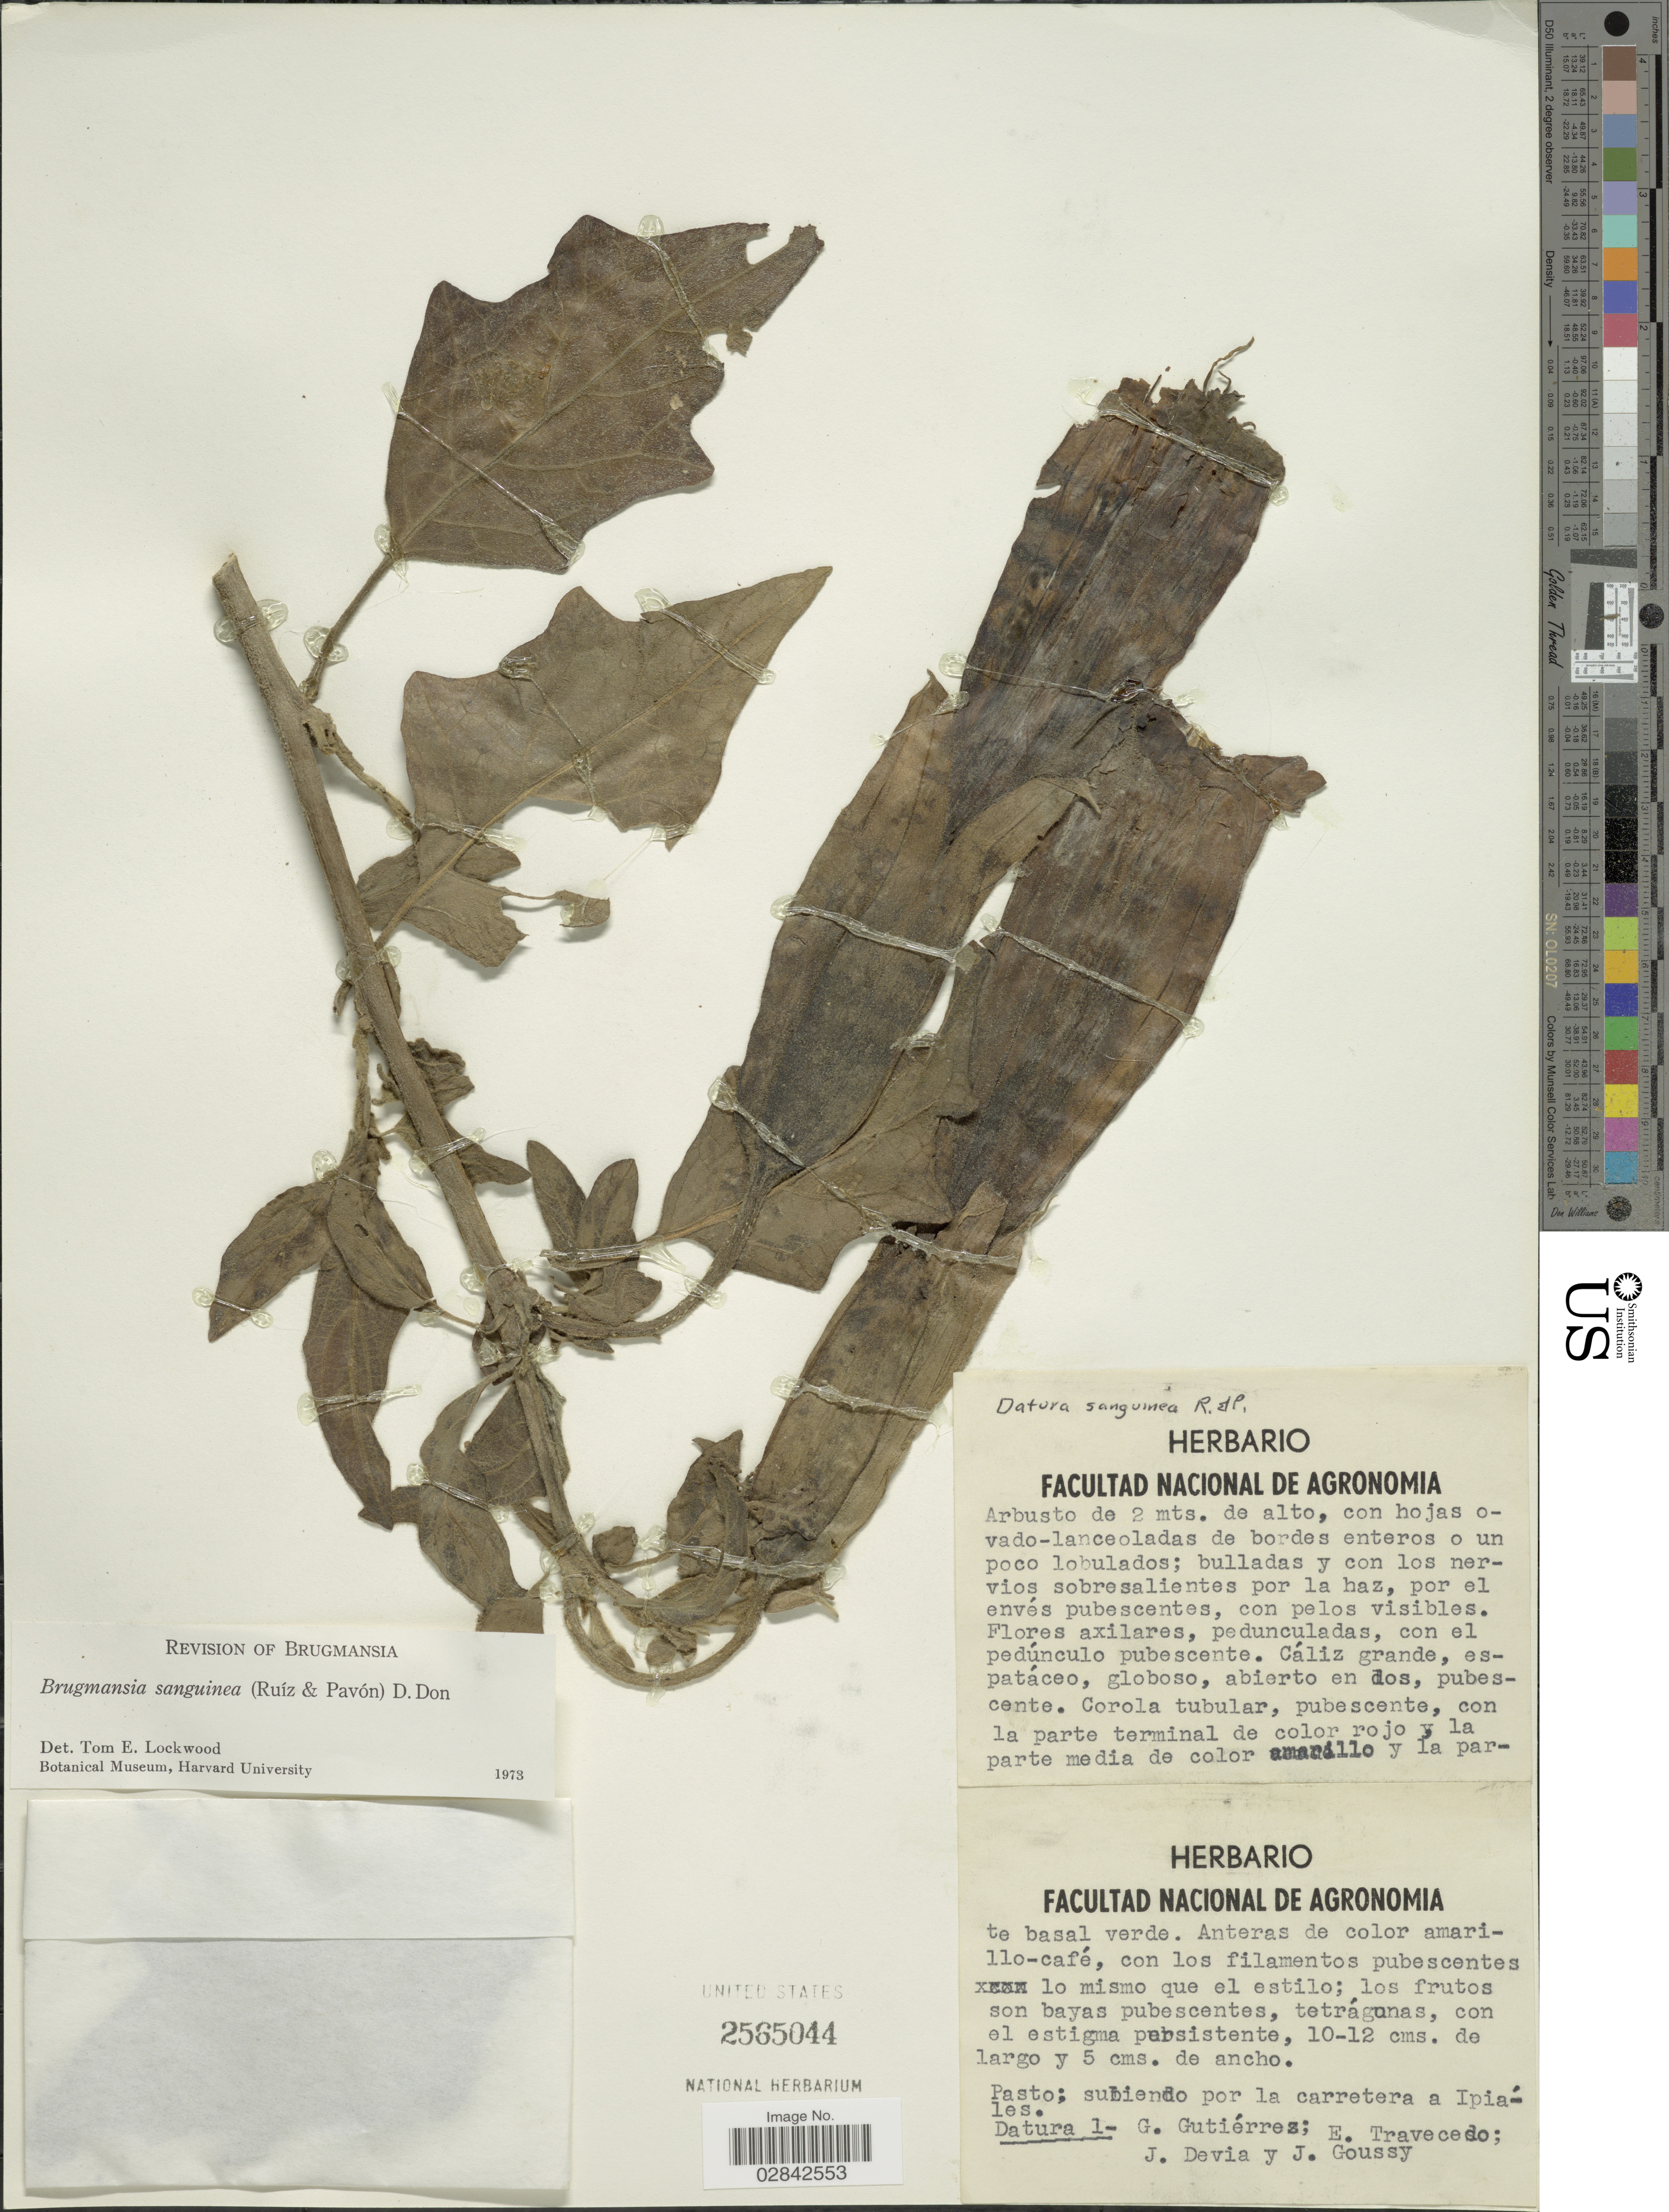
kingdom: Plantae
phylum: Tracheophyta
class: Magnoliopsida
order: Solanales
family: Solanaceae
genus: Brugmansia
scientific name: Brugmansia sanguinea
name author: (Ruiz & Pav.) D. Don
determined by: Lockwood, T. E.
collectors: G. Gutiérrez, E. Travecedo, J. Devia & J. Goussy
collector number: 1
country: Colombia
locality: Pasto: subiendo por la carretera a Ipiales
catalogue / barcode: US 2565044